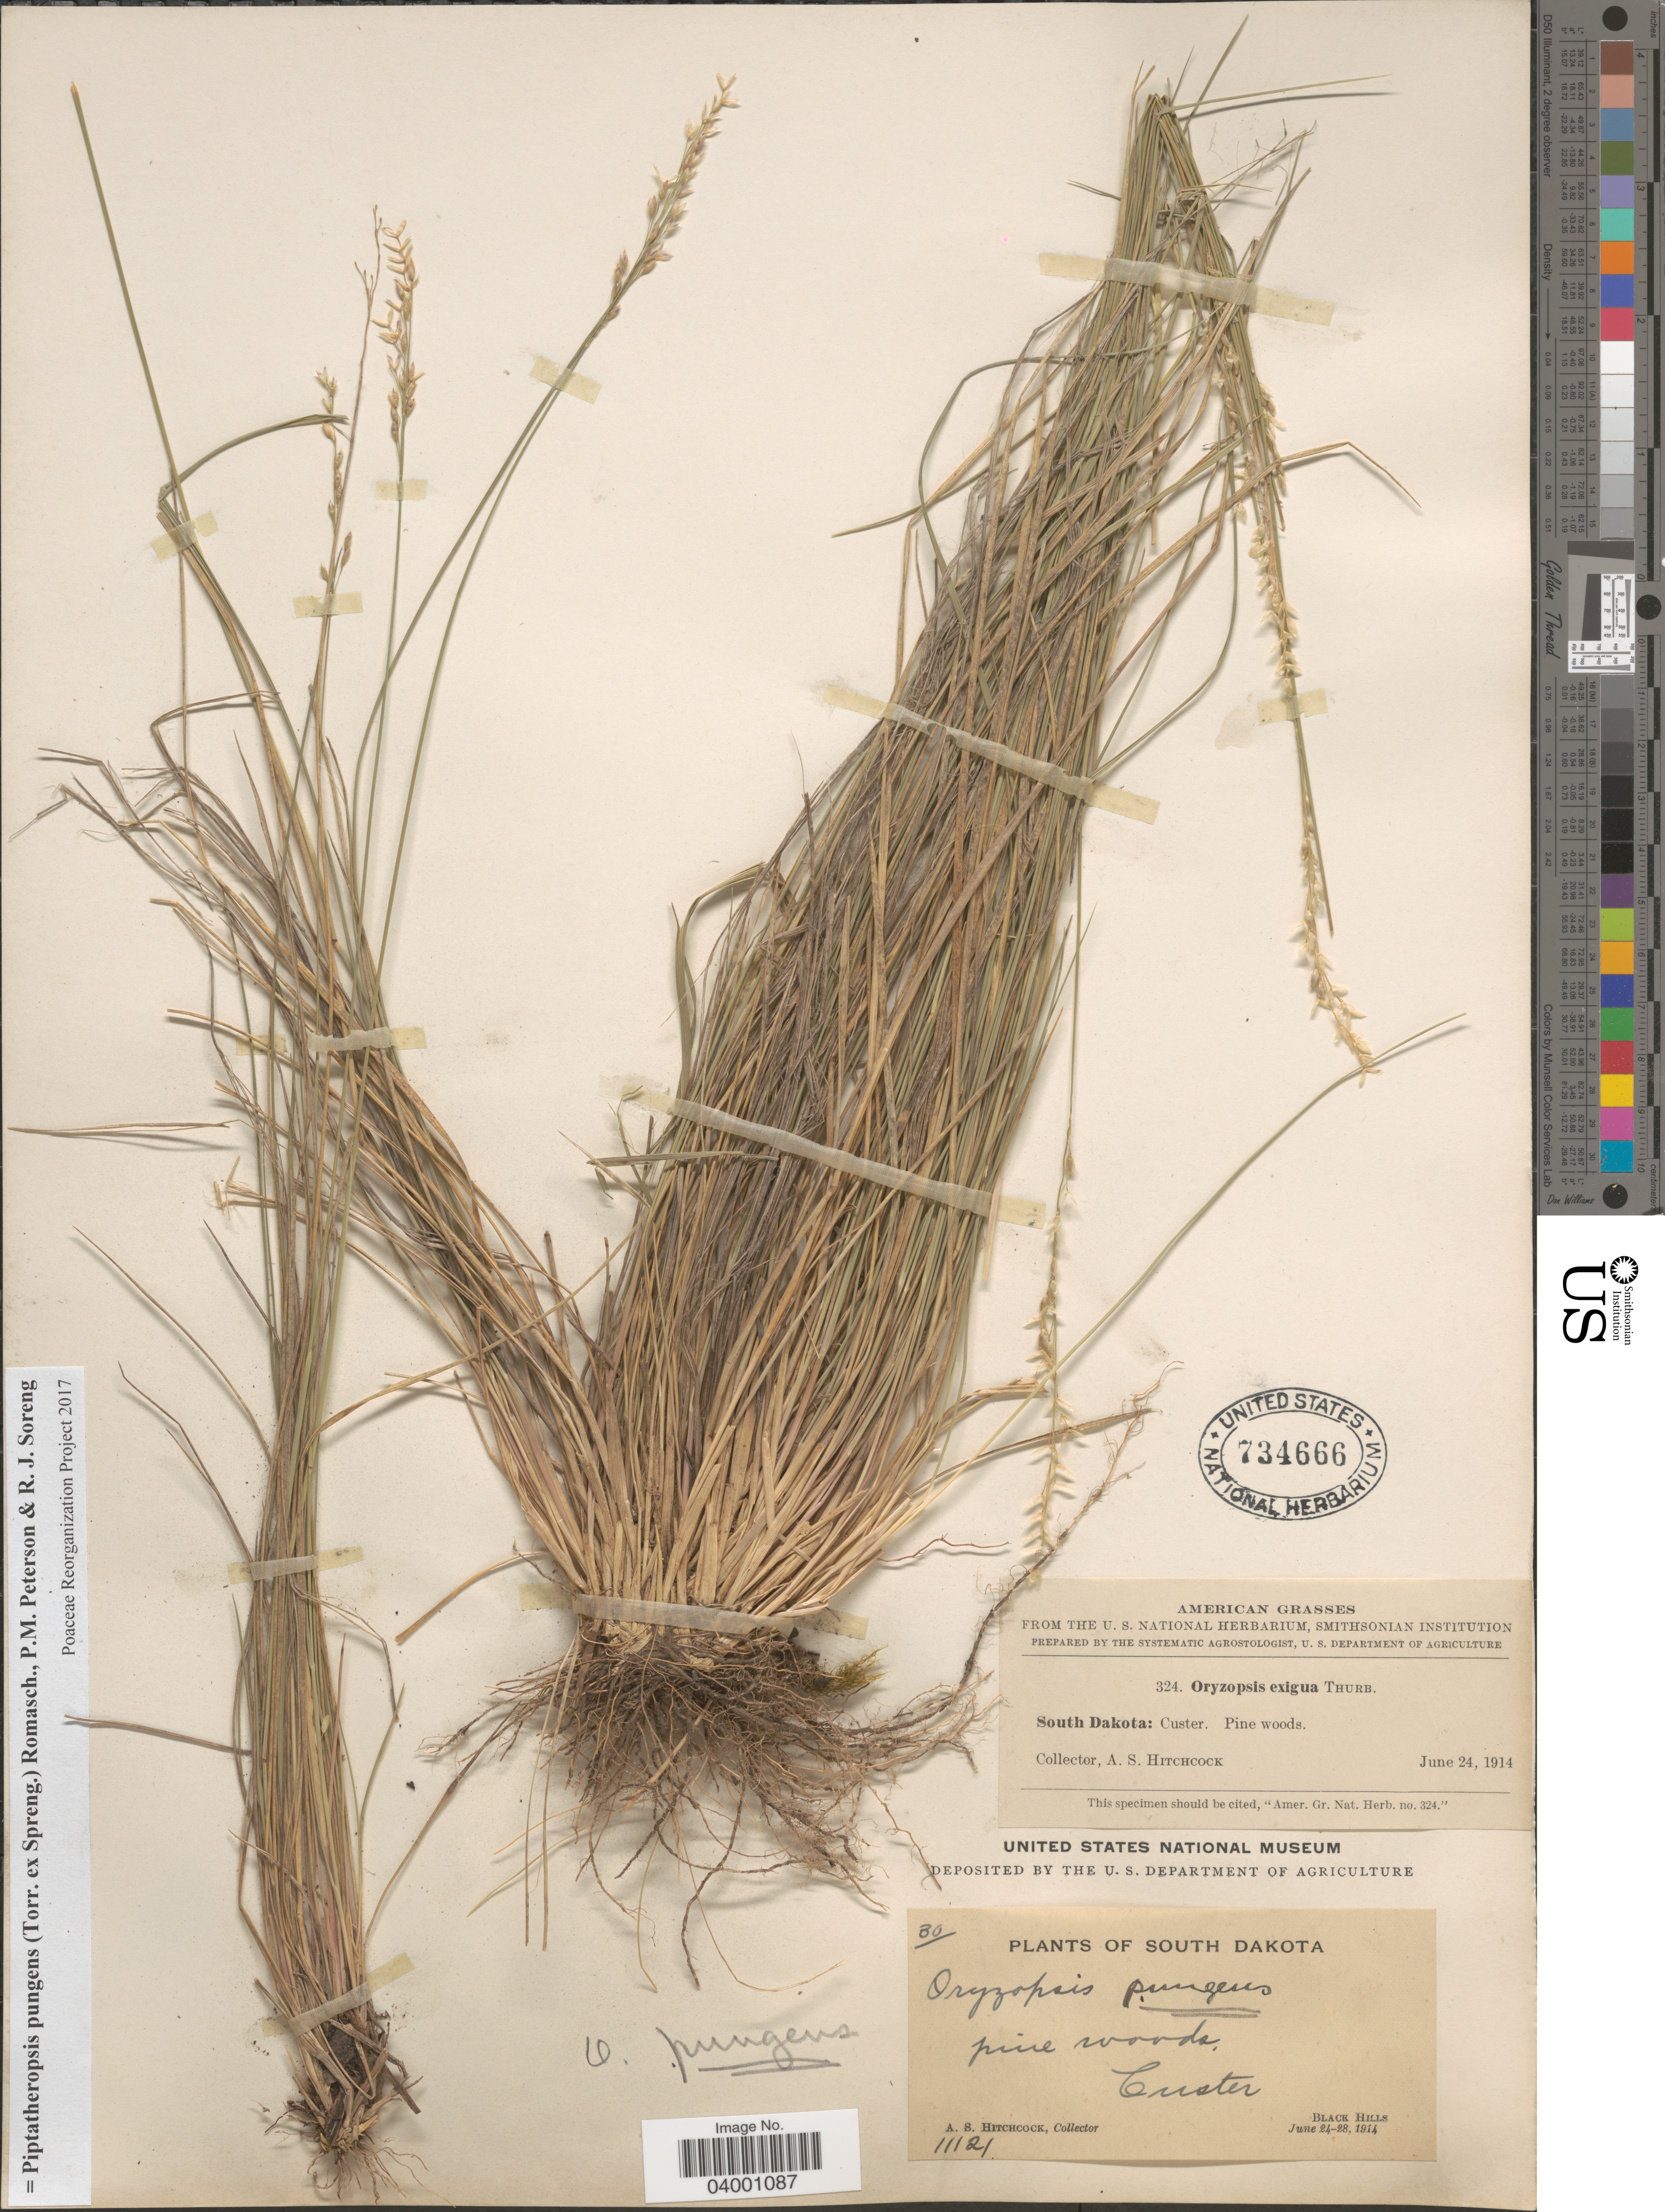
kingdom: Plantae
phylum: Tracheophyta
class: Liliopsida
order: Poales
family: Poaceae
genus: Piptatheropsis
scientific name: Piptatheropsis pungens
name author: (Torr. ex Spreng.) Romasch. et al.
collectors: A. S. Hitchcock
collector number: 324/11121 ?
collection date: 1914-06-24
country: United States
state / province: South Dakota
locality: American. Custer. Black Hills.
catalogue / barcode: US 734666